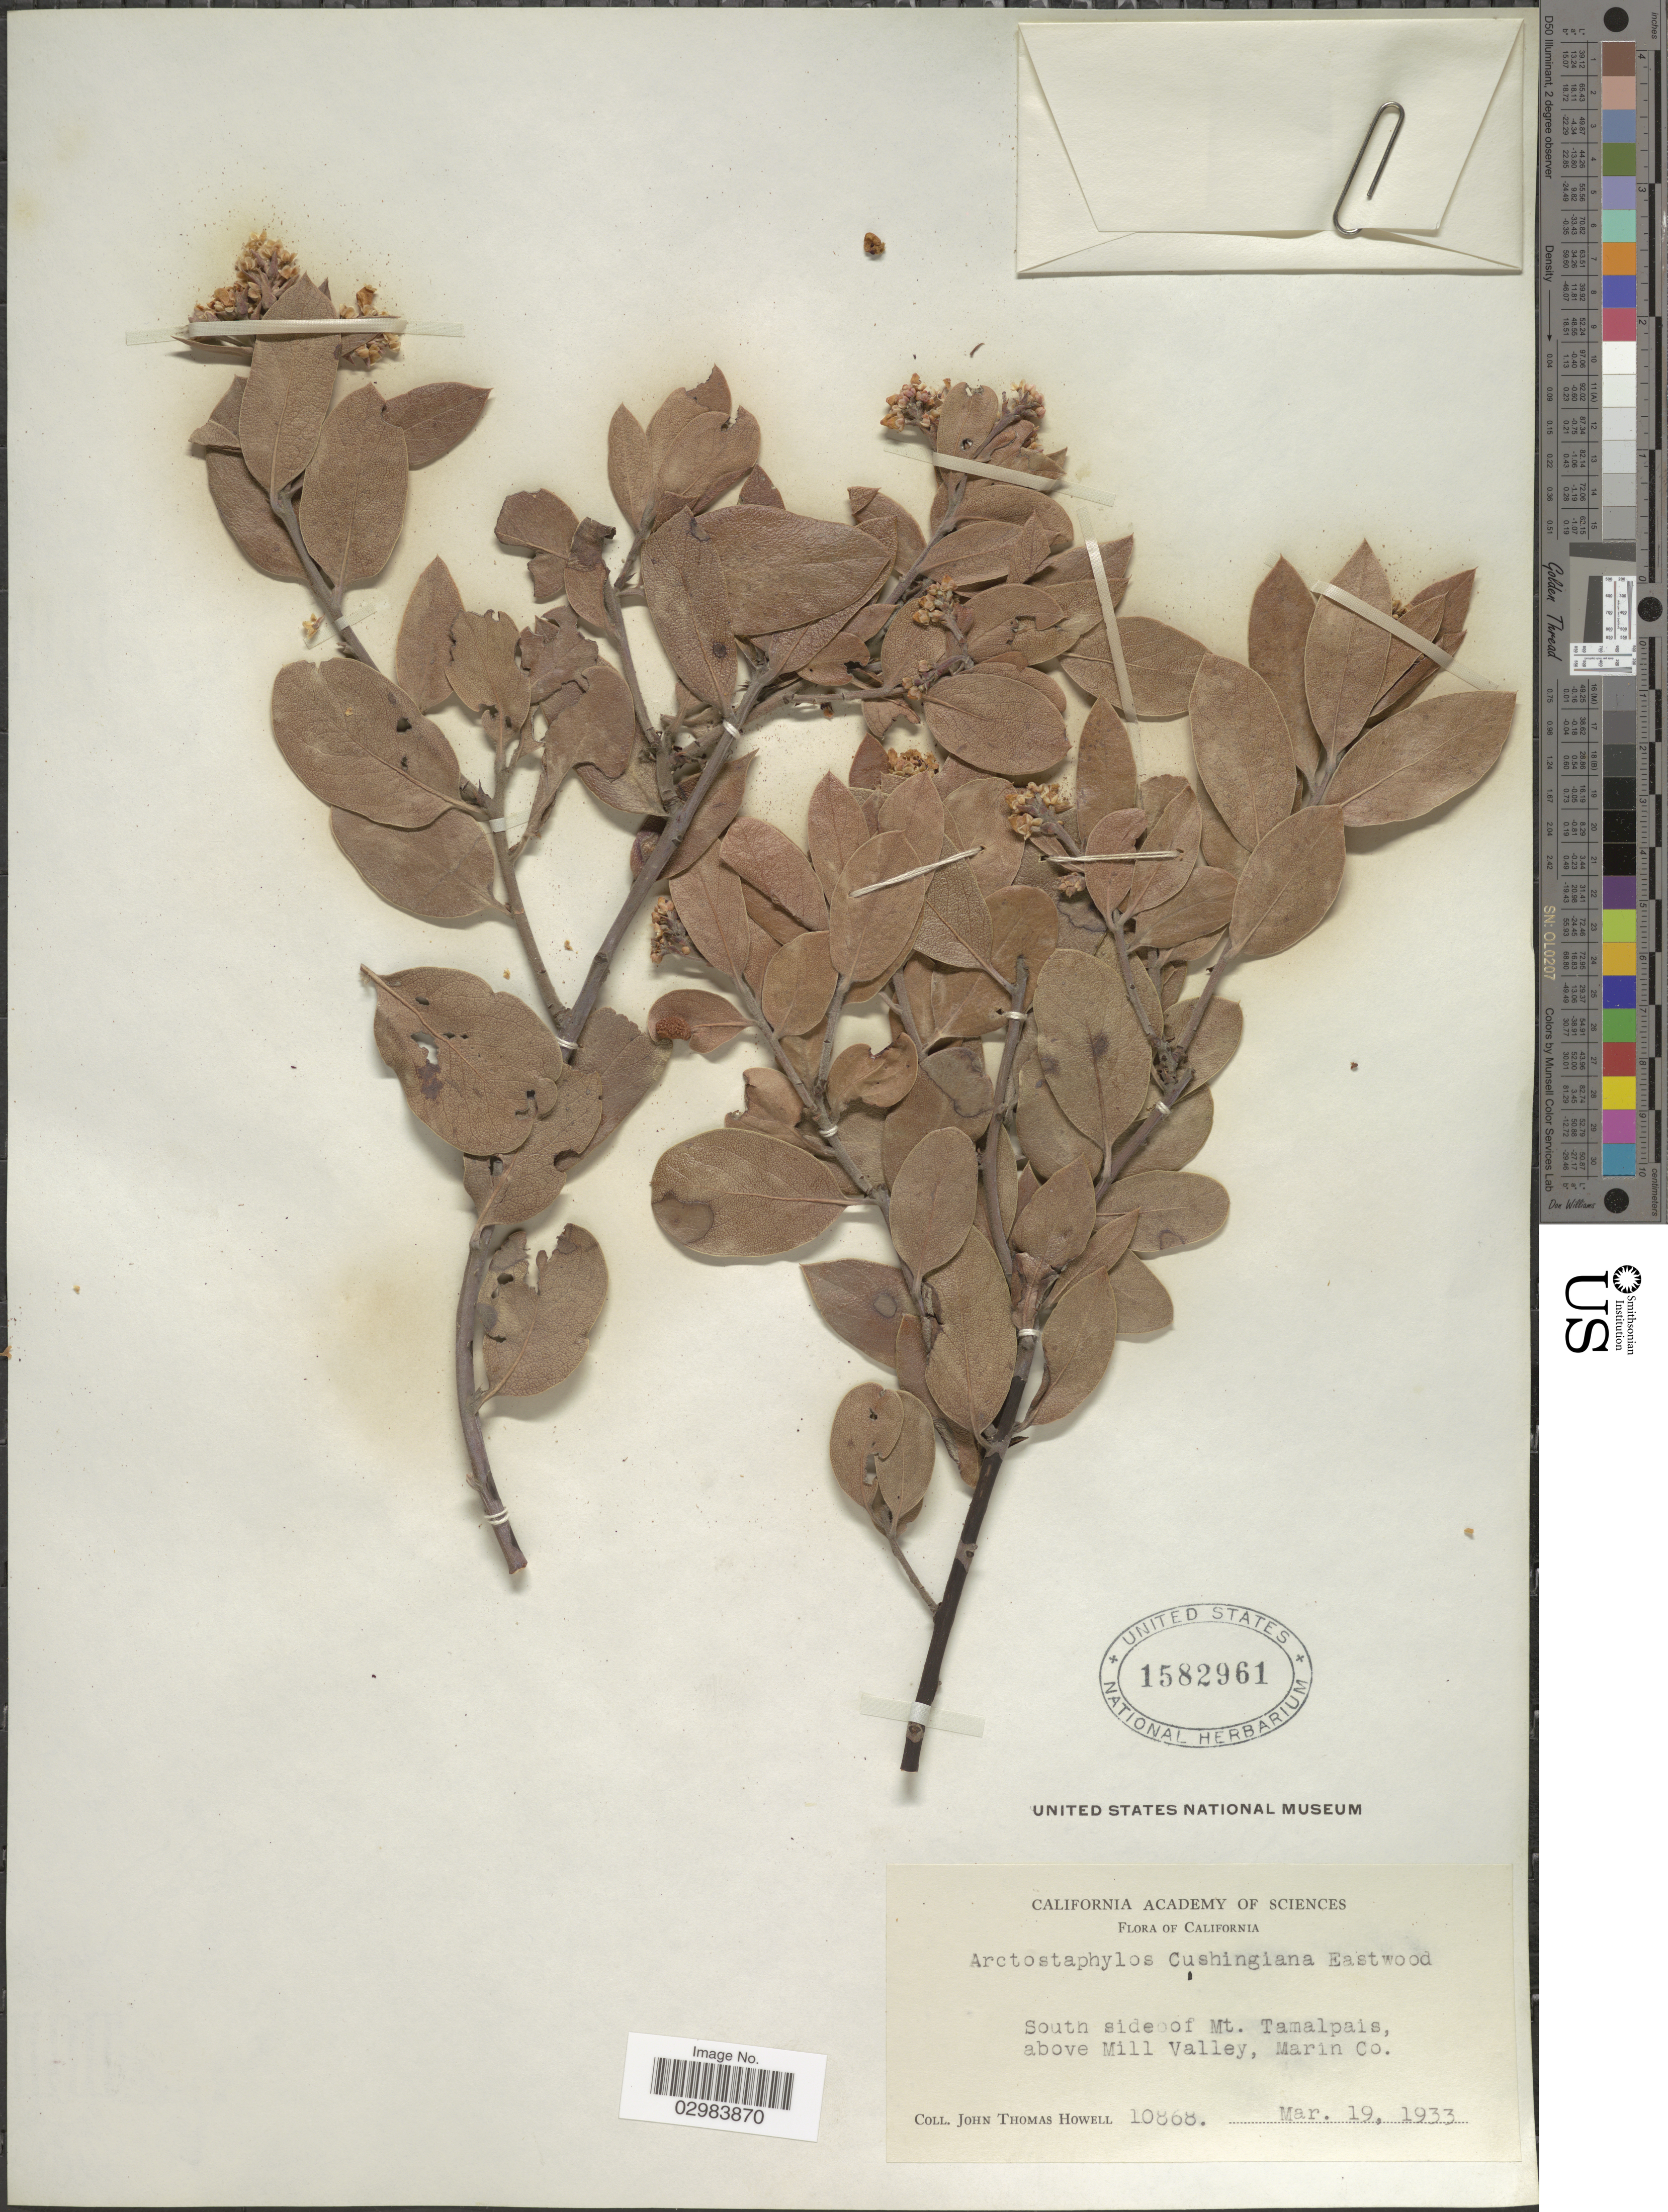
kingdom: Plantae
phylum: Tracheophyta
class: Magnoliopsida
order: Ericales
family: Ericaceae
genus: Arctostaphylos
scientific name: Arctostaphylos cushingiana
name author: Eastw.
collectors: J. T. Howell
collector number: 10868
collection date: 1933-03-19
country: United States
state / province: California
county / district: Marin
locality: South side of Mt. Tamalpais, above Mill Valley, Marin Co.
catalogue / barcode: US 1582961